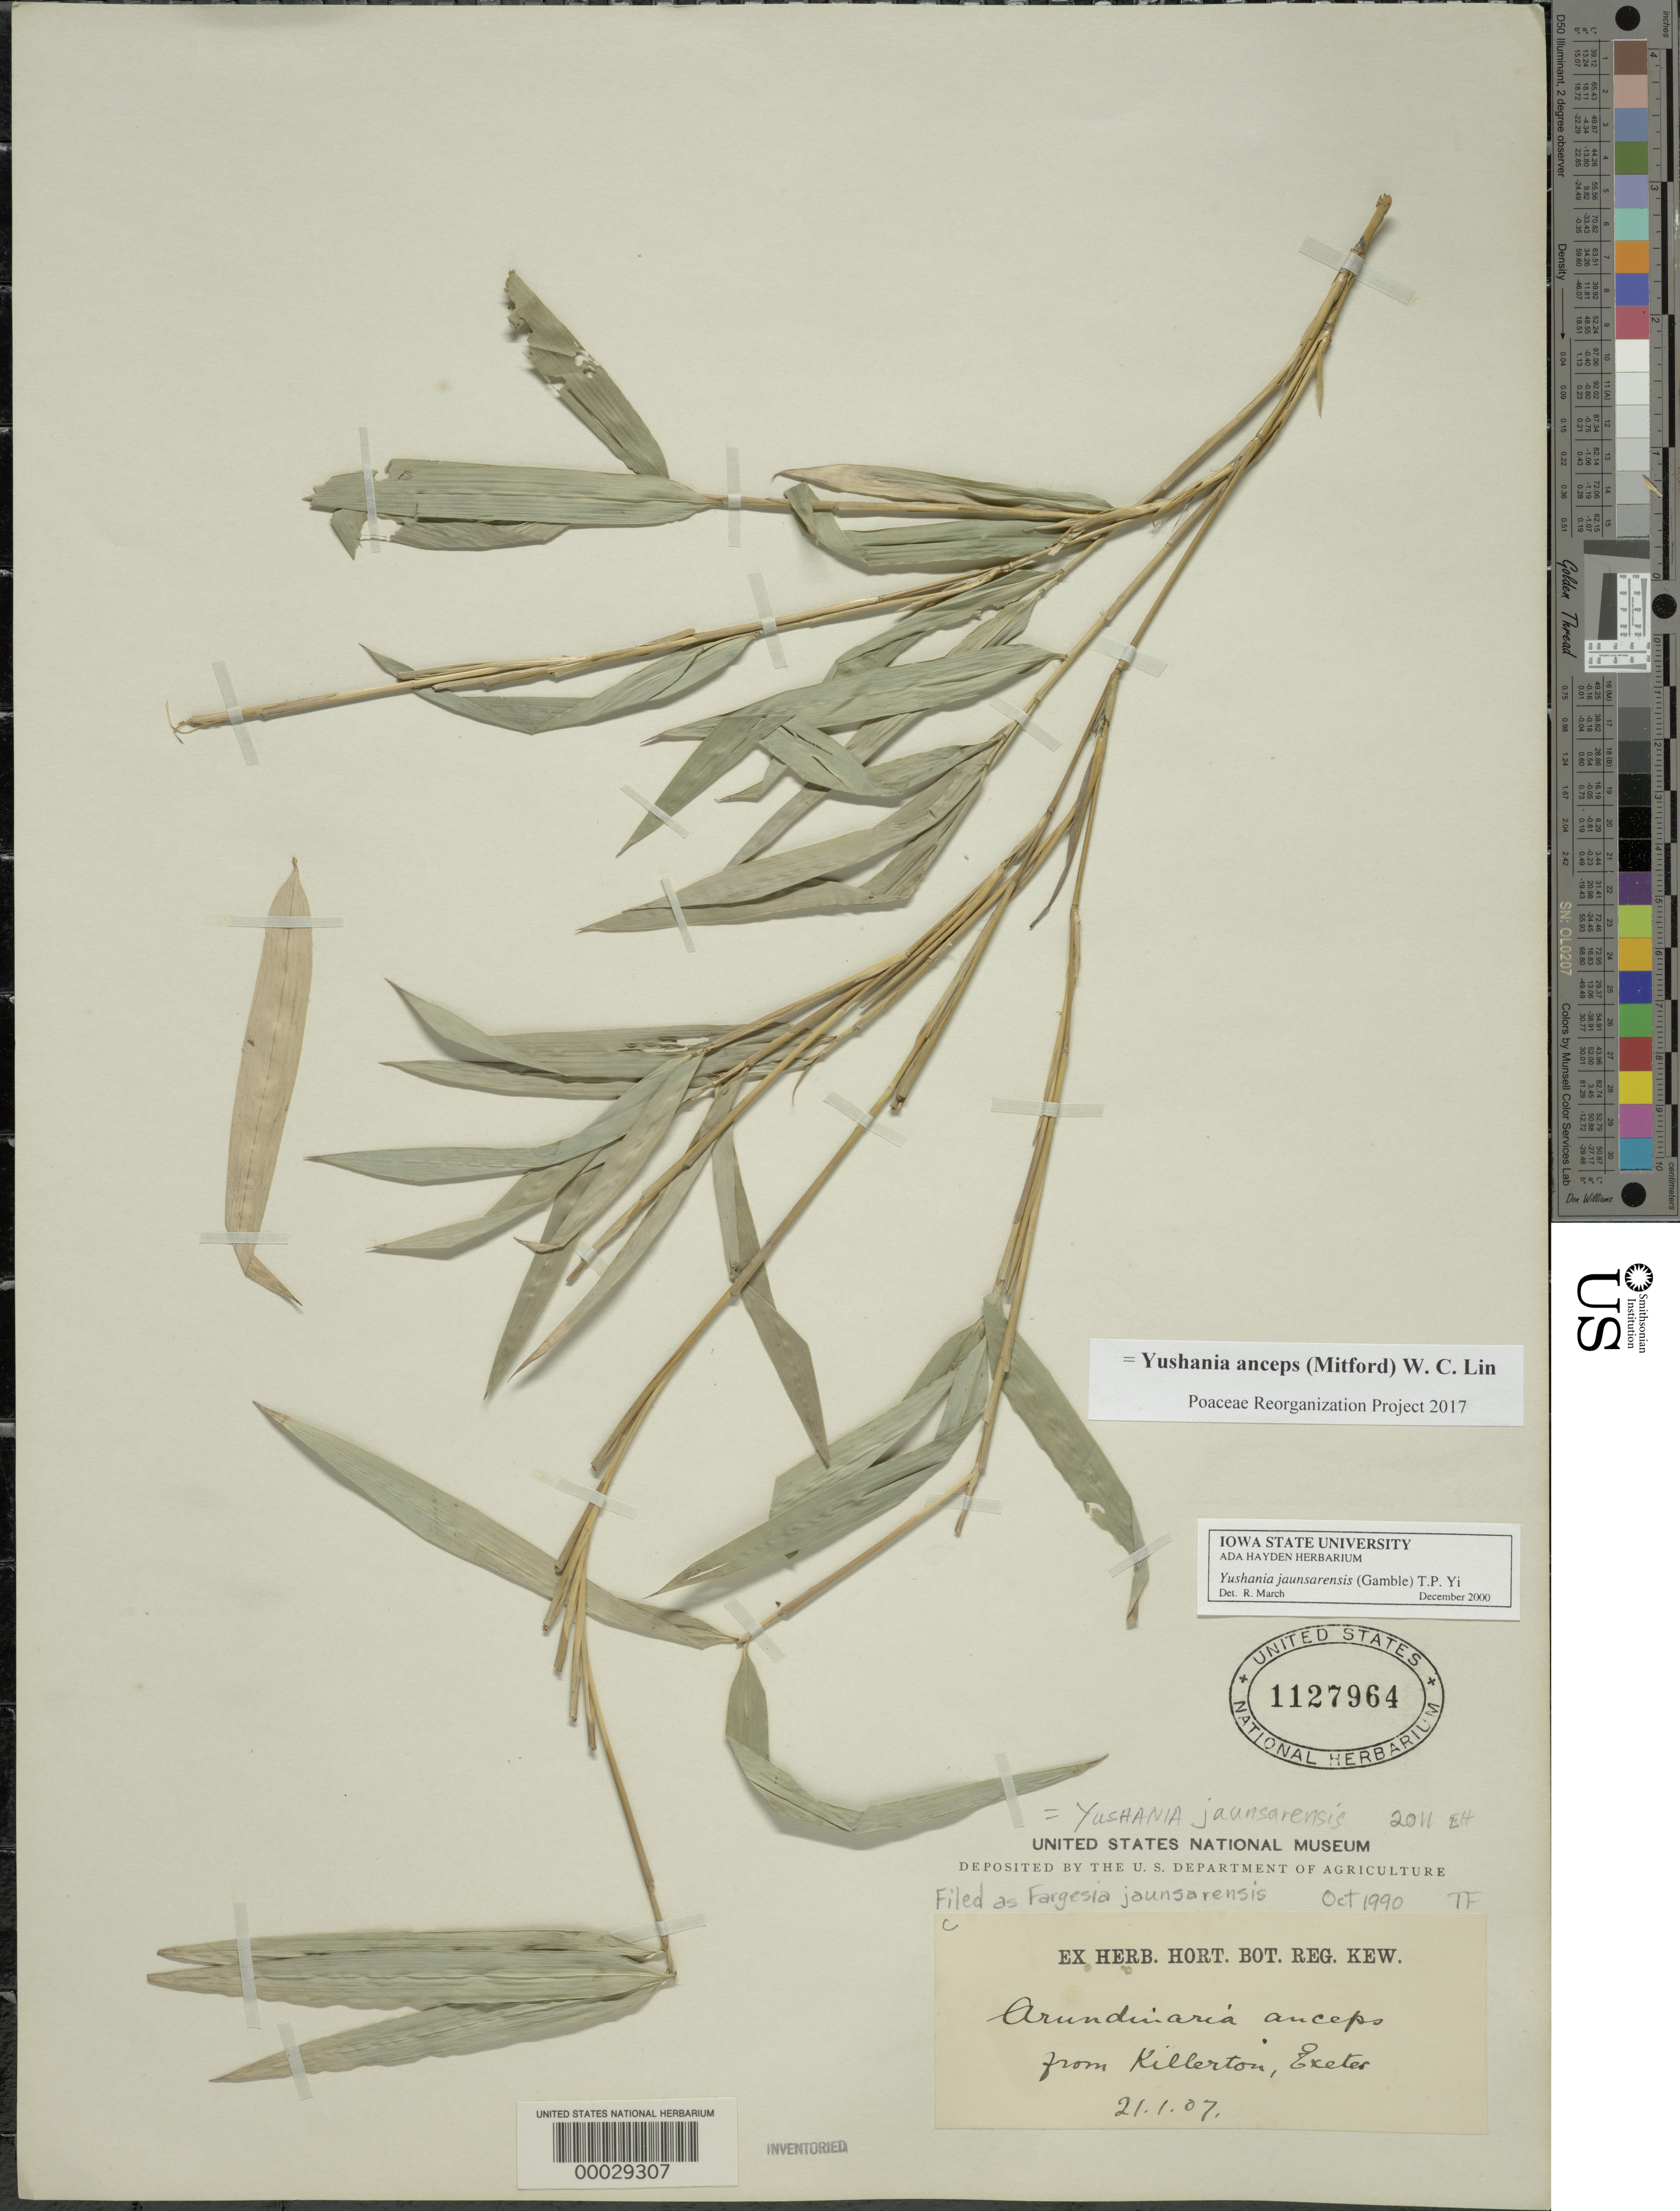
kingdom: Plantae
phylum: Tracheophyta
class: Liliopsida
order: Poales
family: Poaceae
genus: Yushania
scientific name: Yushania anceps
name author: (Mitford) W.C. Lin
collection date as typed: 21 Jan 1907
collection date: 1907-01-21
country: United Kingdom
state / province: England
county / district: Devonshire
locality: Killerton, Exeter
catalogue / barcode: US 1127964